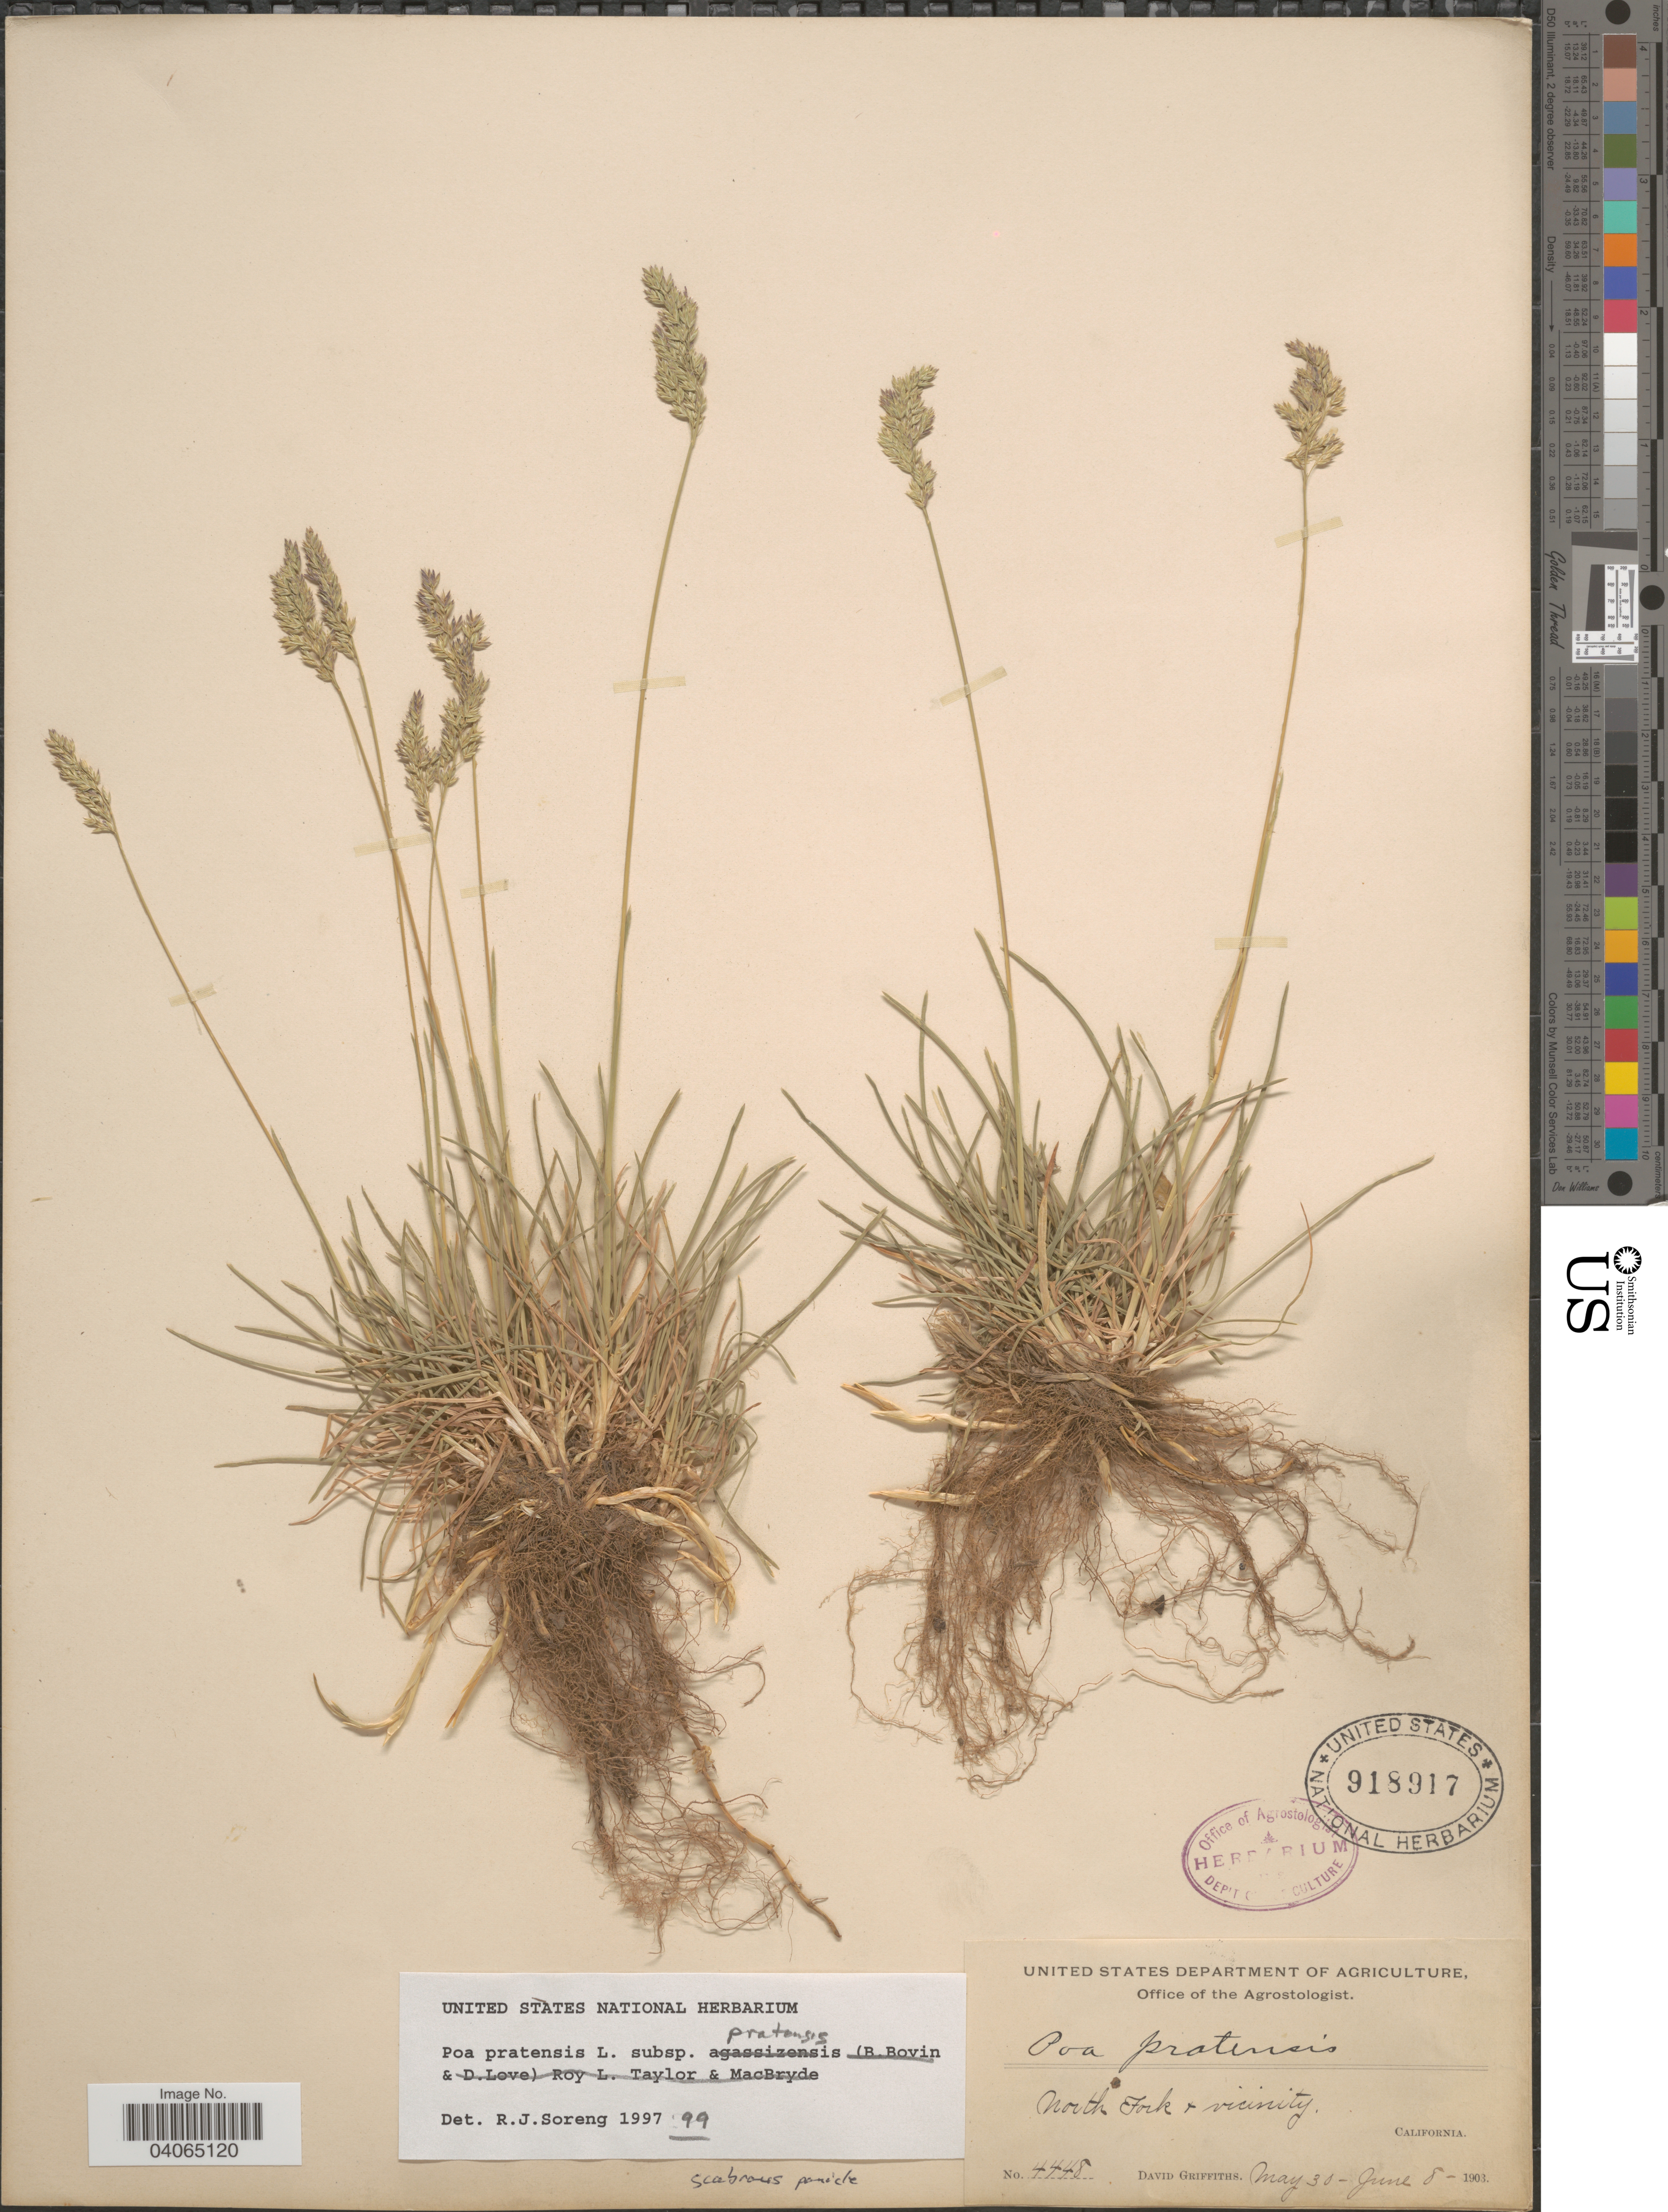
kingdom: Plantae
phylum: Tracheophyta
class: Liliopsida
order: Poales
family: Poaceae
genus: Poa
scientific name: Poa pratensis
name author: L.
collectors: D. Griffiths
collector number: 4448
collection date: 1903-05-30/1903-06-08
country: United States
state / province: California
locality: North Fork & vicinity.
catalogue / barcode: US 918917